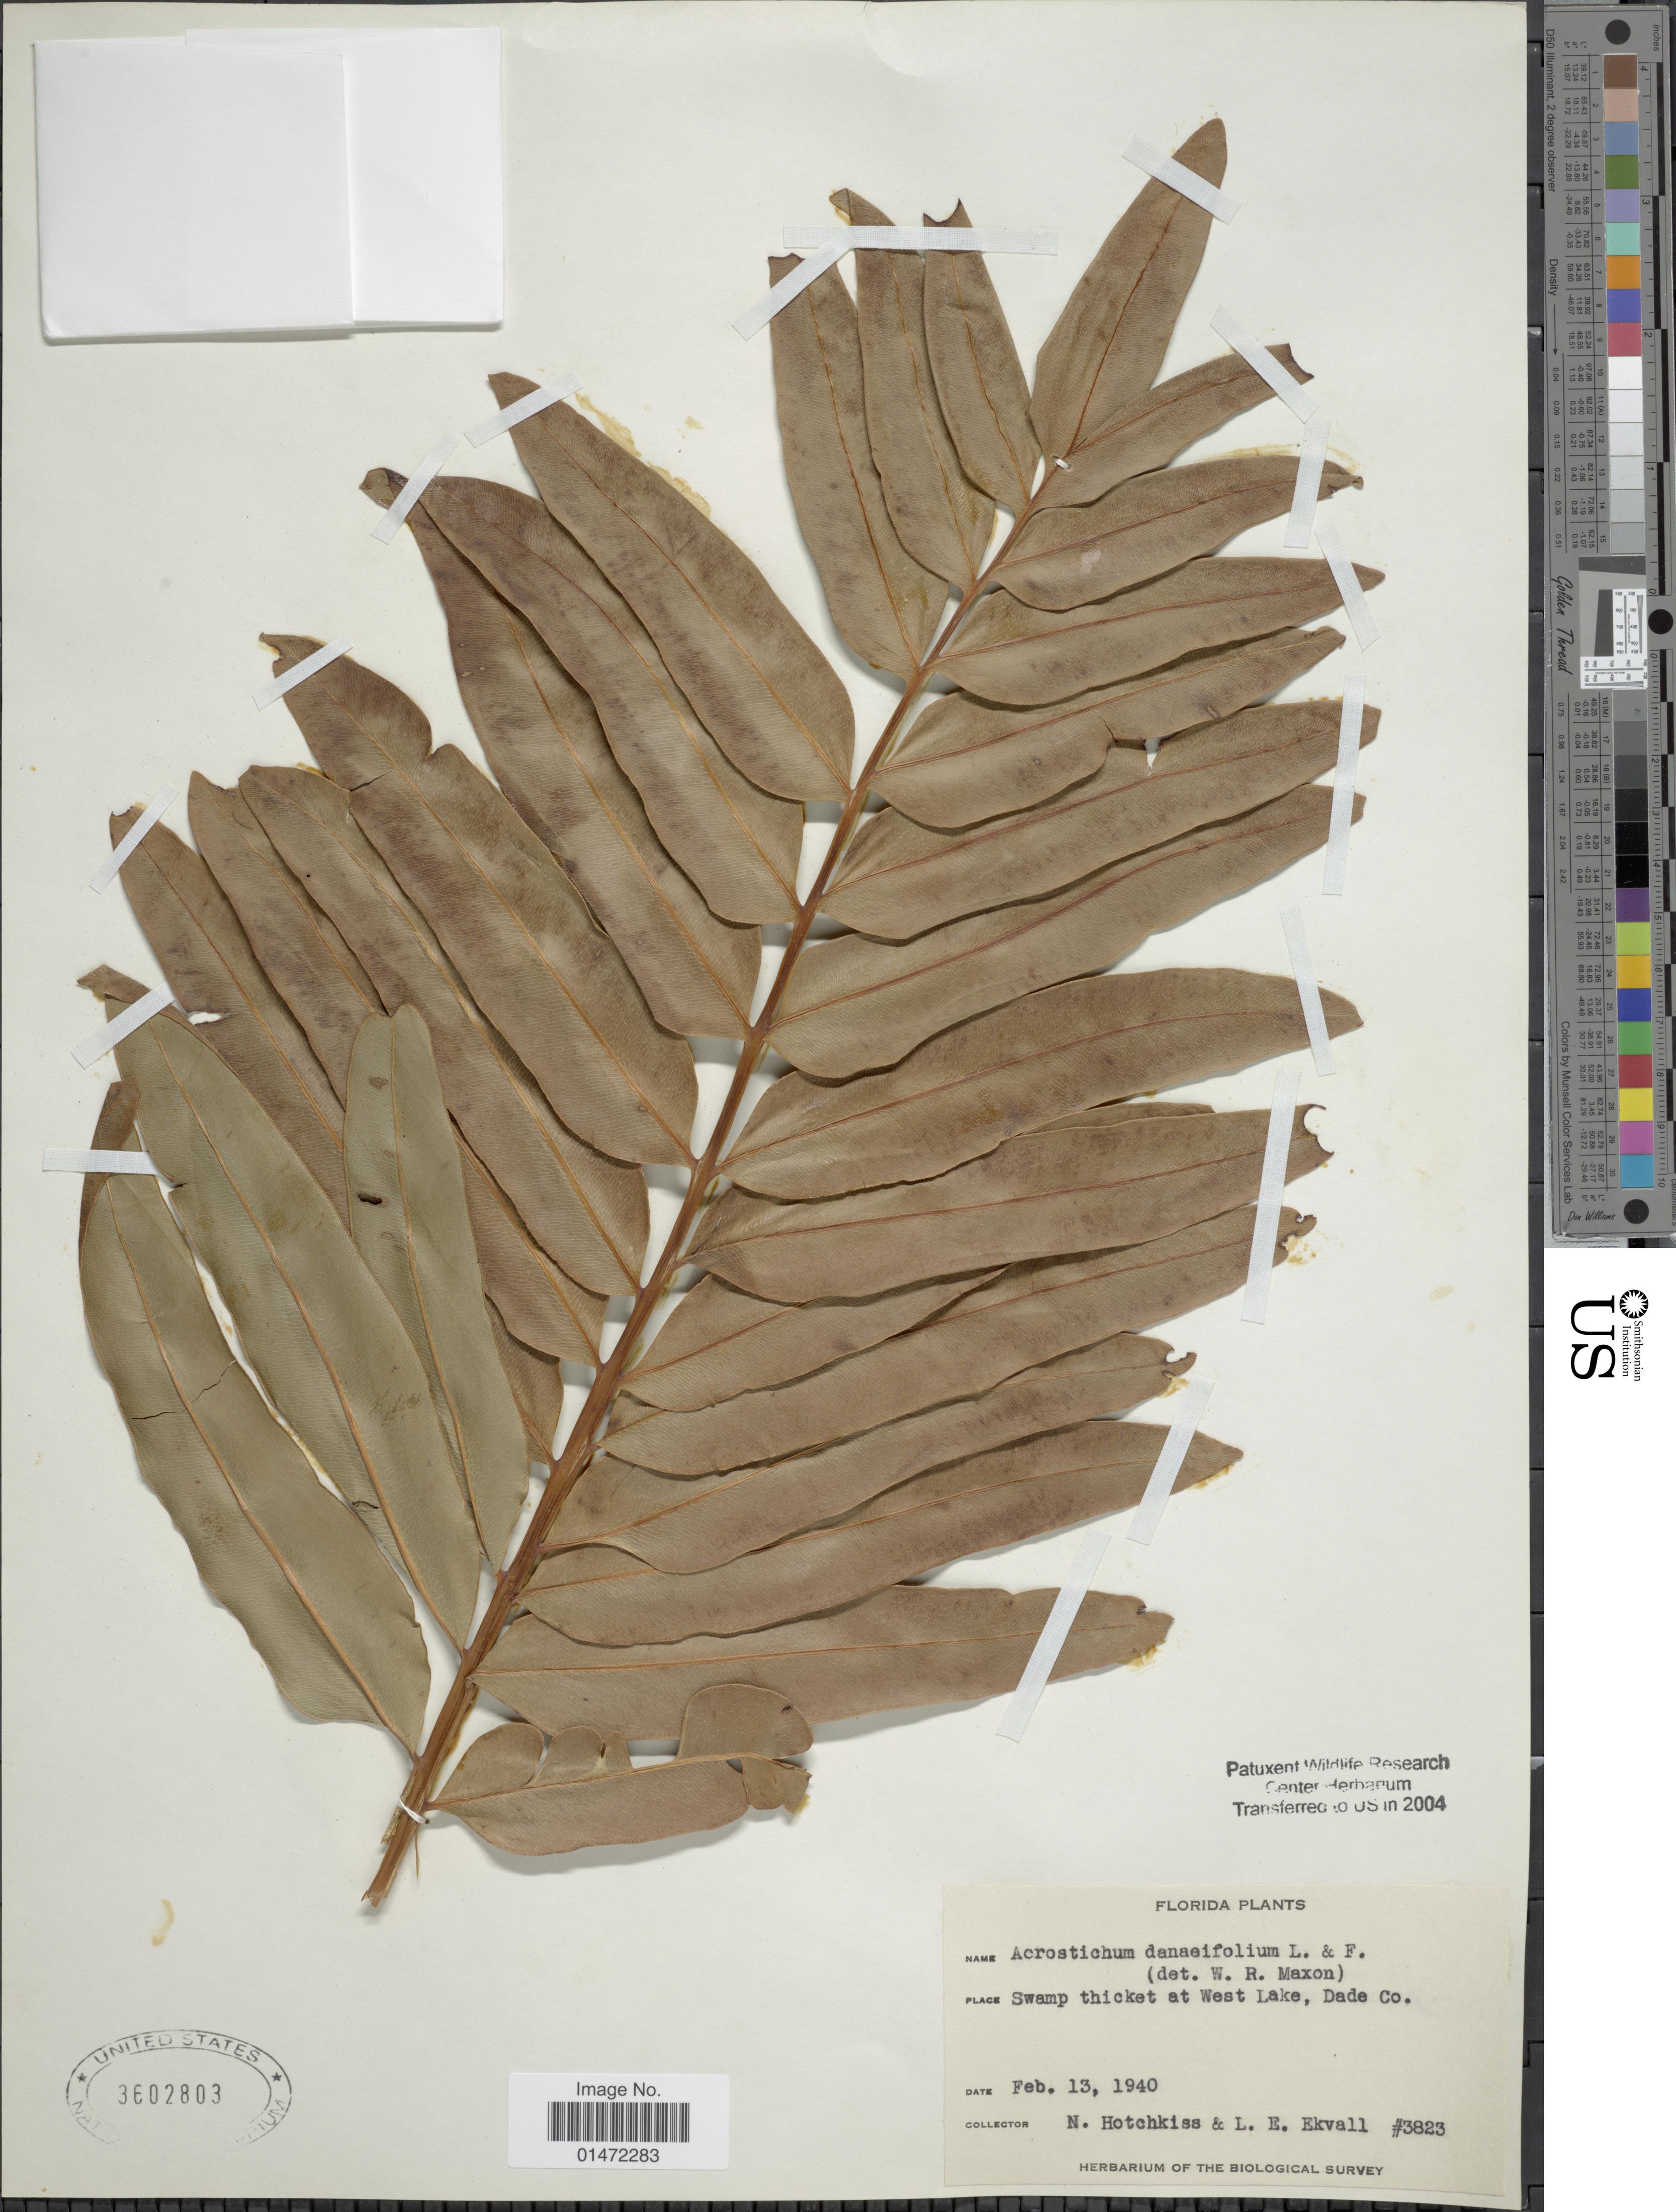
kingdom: Plantae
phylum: Tracheophyta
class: Polypodiopsida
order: Polypodiales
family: Pteridaceae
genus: Acrostichum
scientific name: Acrostichum danaeifolium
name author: Langsd. & Fisch.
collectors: N. Hotchkiss & L. Ekvall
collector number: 3823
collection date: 1940-02-13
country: United States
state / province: Florida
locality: Swamp thicket at West Lake, Dade Co.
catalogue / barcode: US 3602803